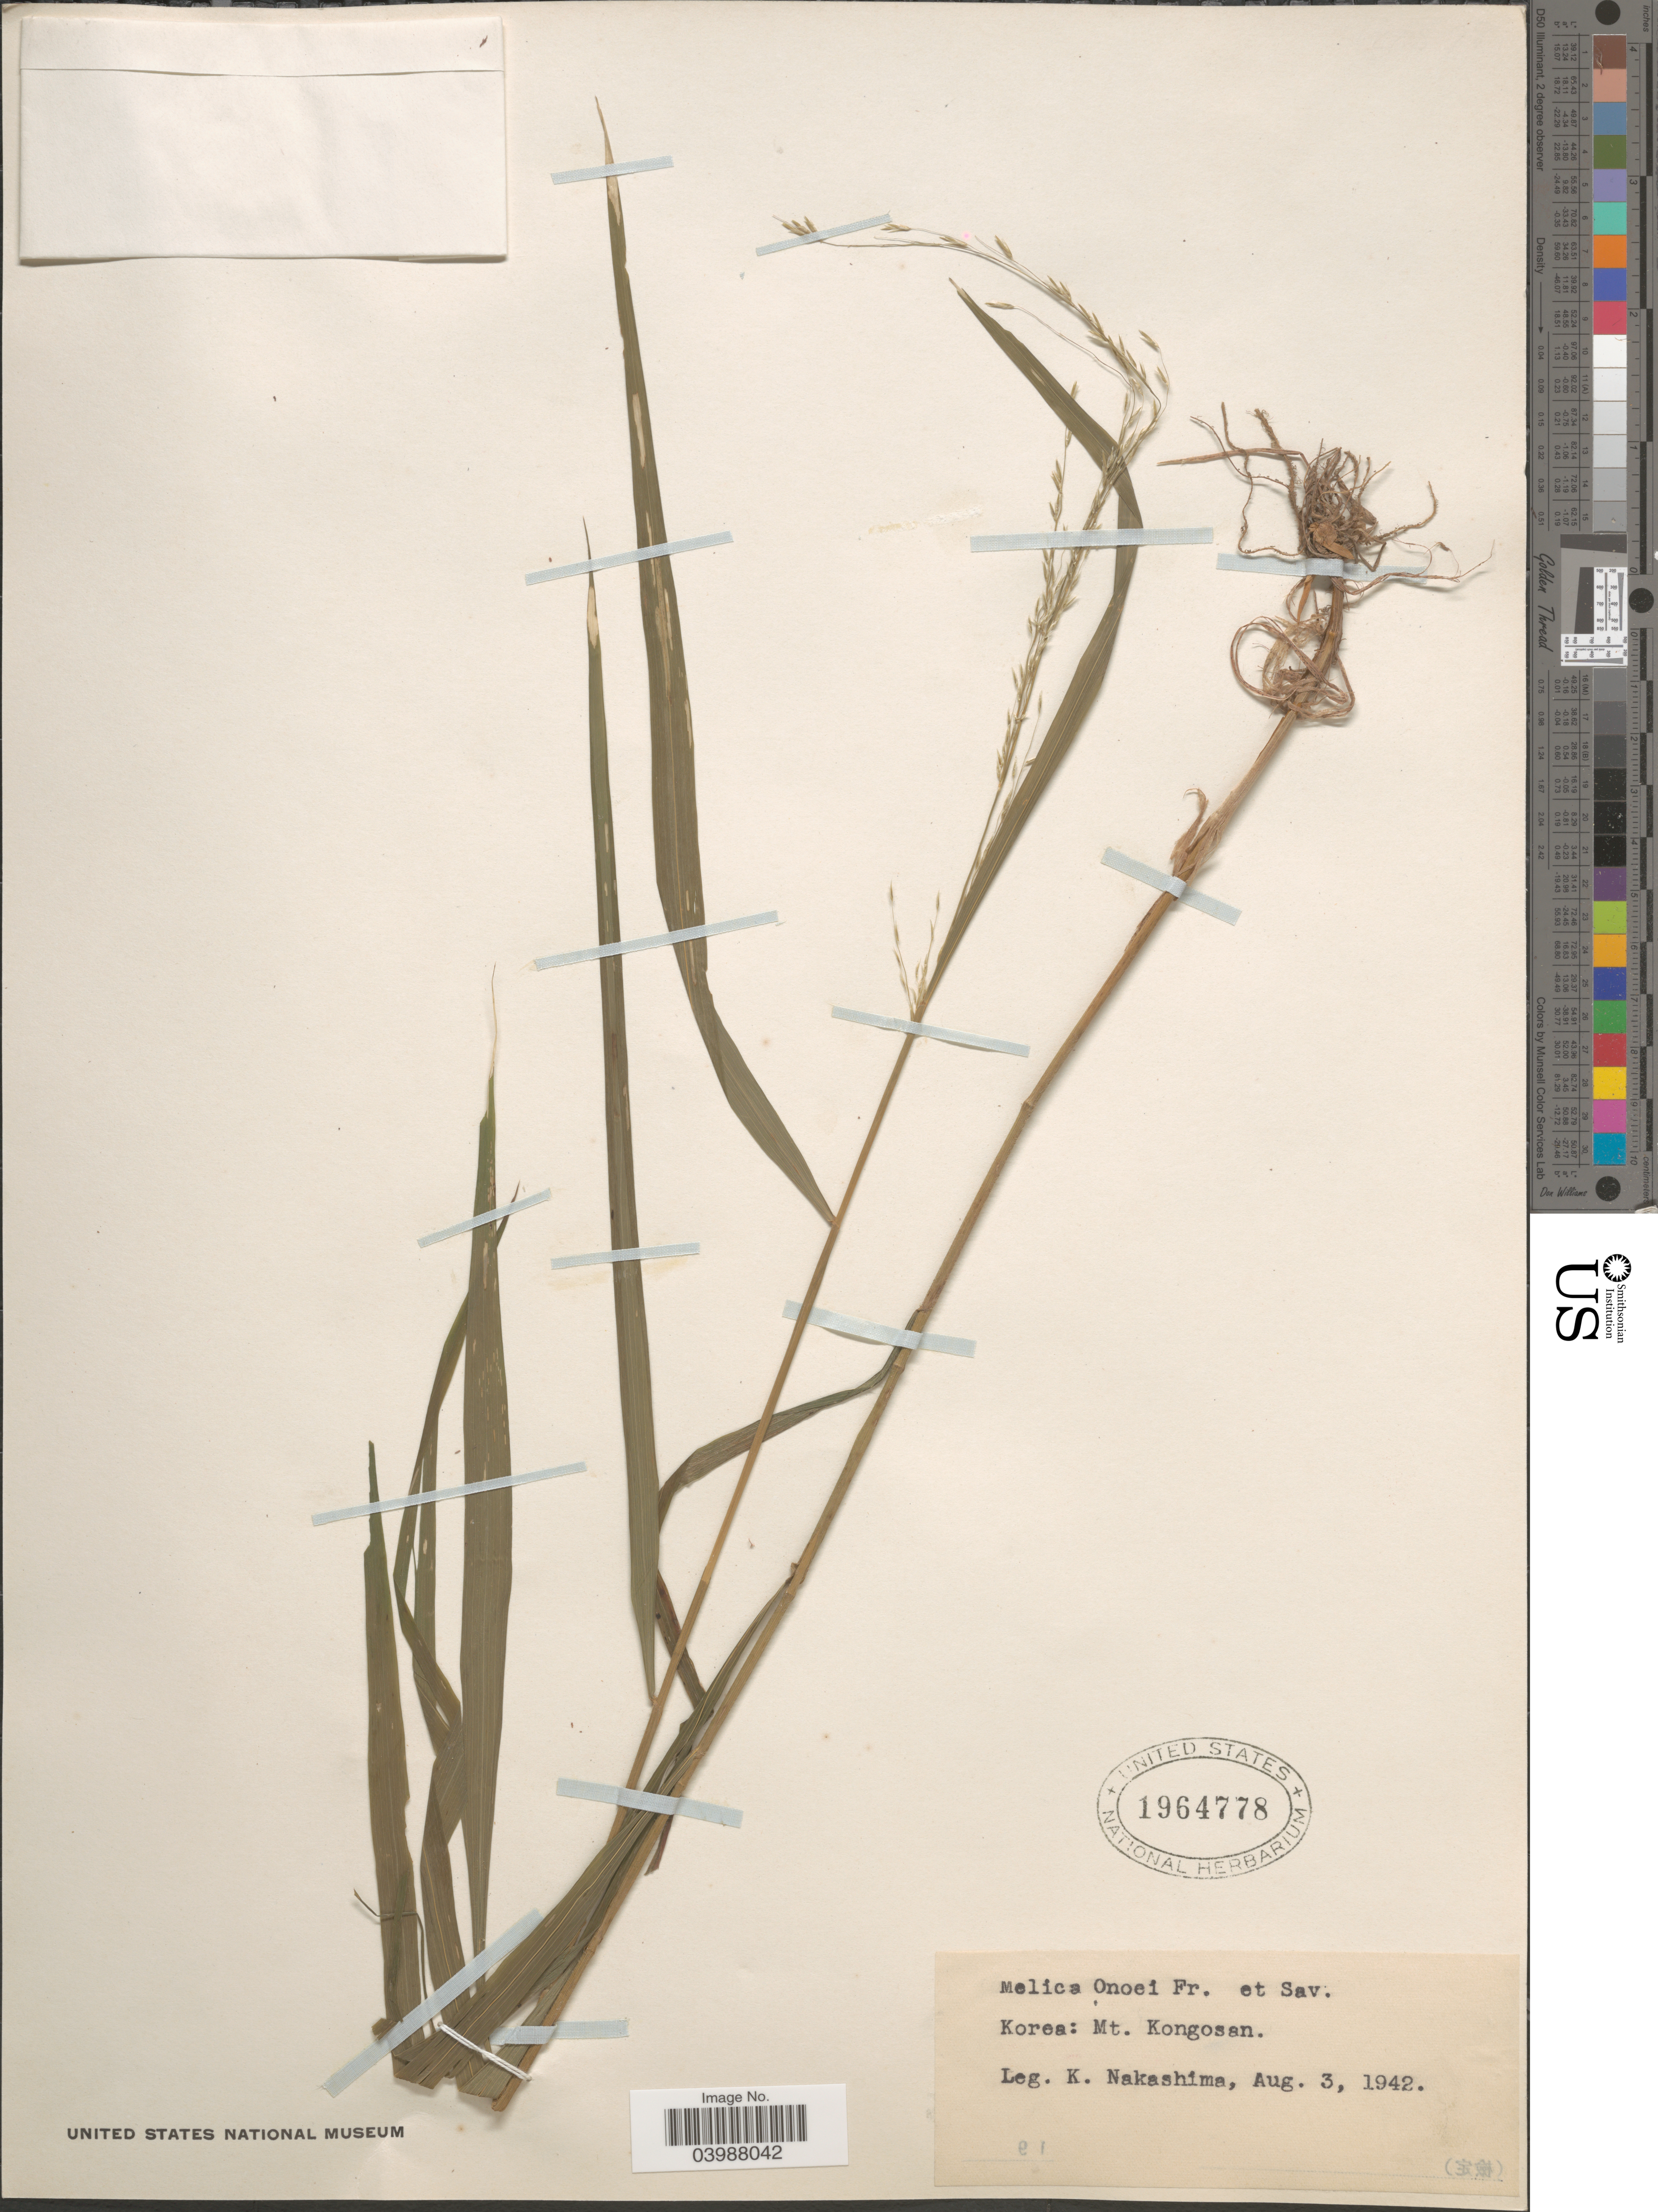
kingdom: Plantae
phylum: Tracheophyta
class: Liliopsida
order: Poales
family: Poaceae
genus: Melica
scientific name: Melica onoei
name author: Franch. & Sav.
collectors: K. Nakashima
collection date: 1942-08-03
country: North Korea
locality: Mt. Kongosan.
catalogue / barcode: US 1964778